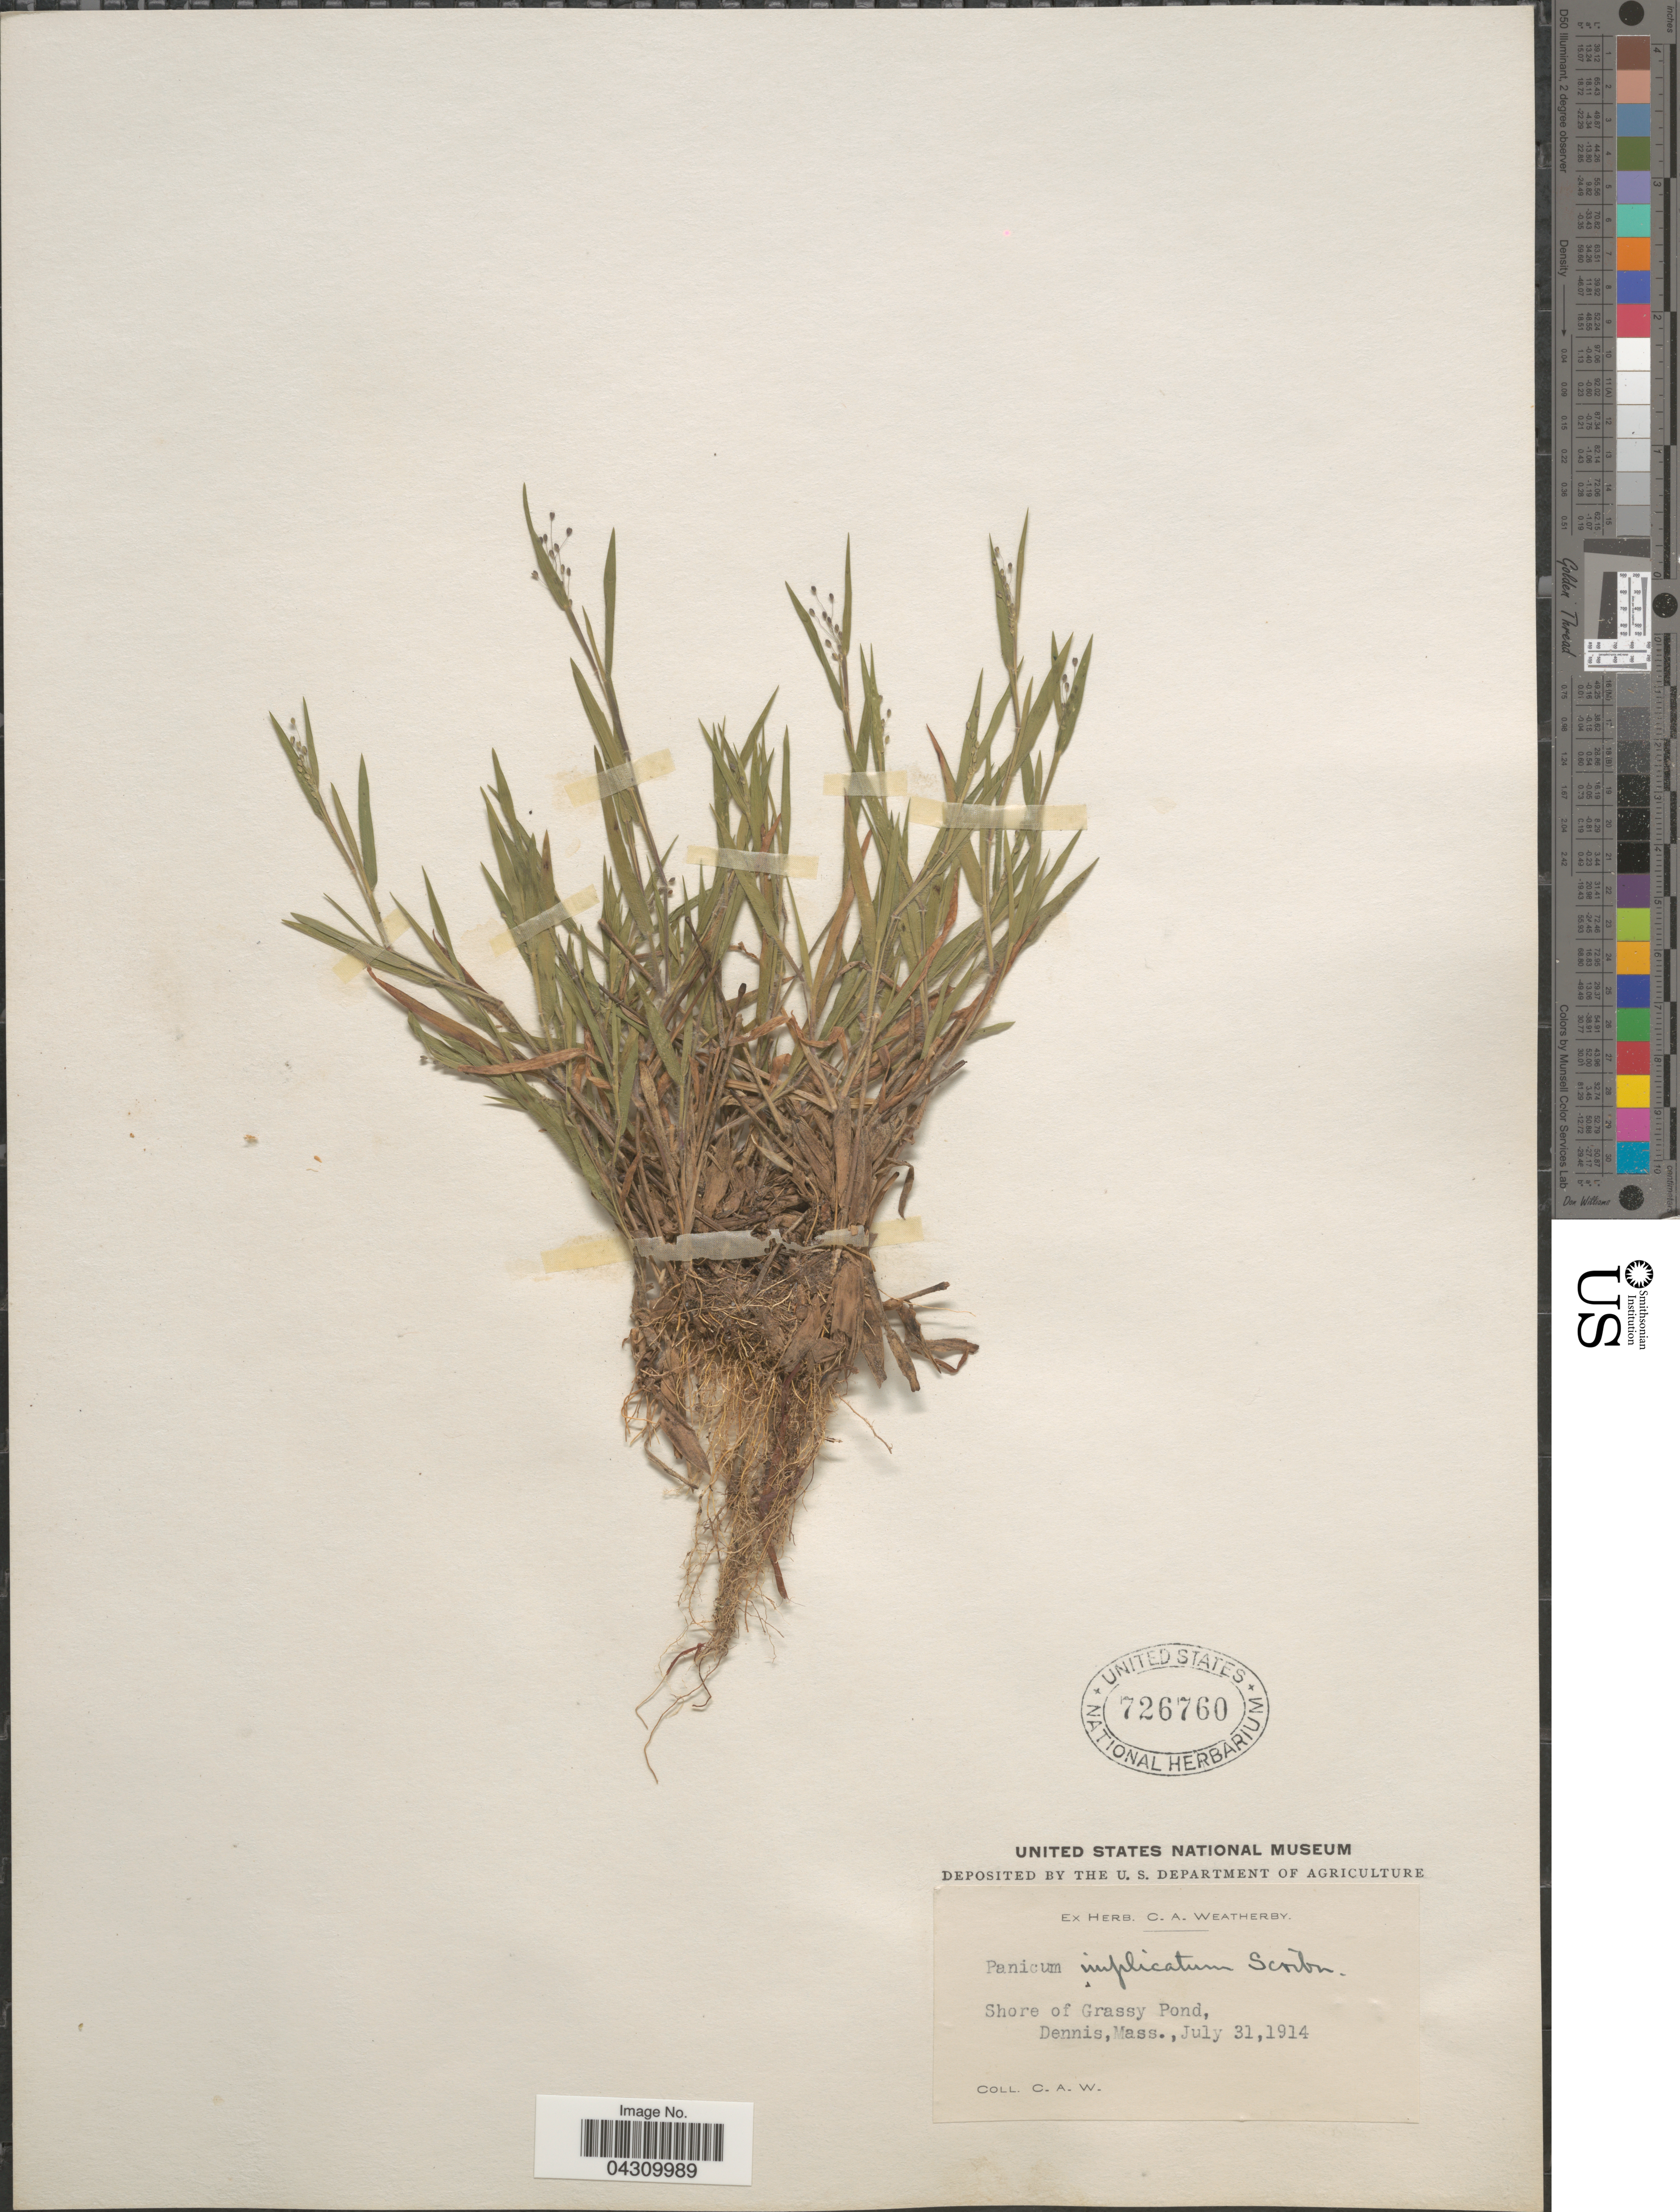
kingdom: Plantae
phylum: Tracheophyta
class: Liliopsida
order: Poales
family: Poaceae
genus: Dichanthelium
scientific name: Dichanthelium acuminatum var. acuminatum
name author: (Sw.) Gould & C.A. Clark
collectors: C. A. Weatherby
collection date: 1914-07-31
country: United States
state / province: Massachusetts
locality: Shore of Grassy Pond, Dennis.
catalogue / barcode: US 726760